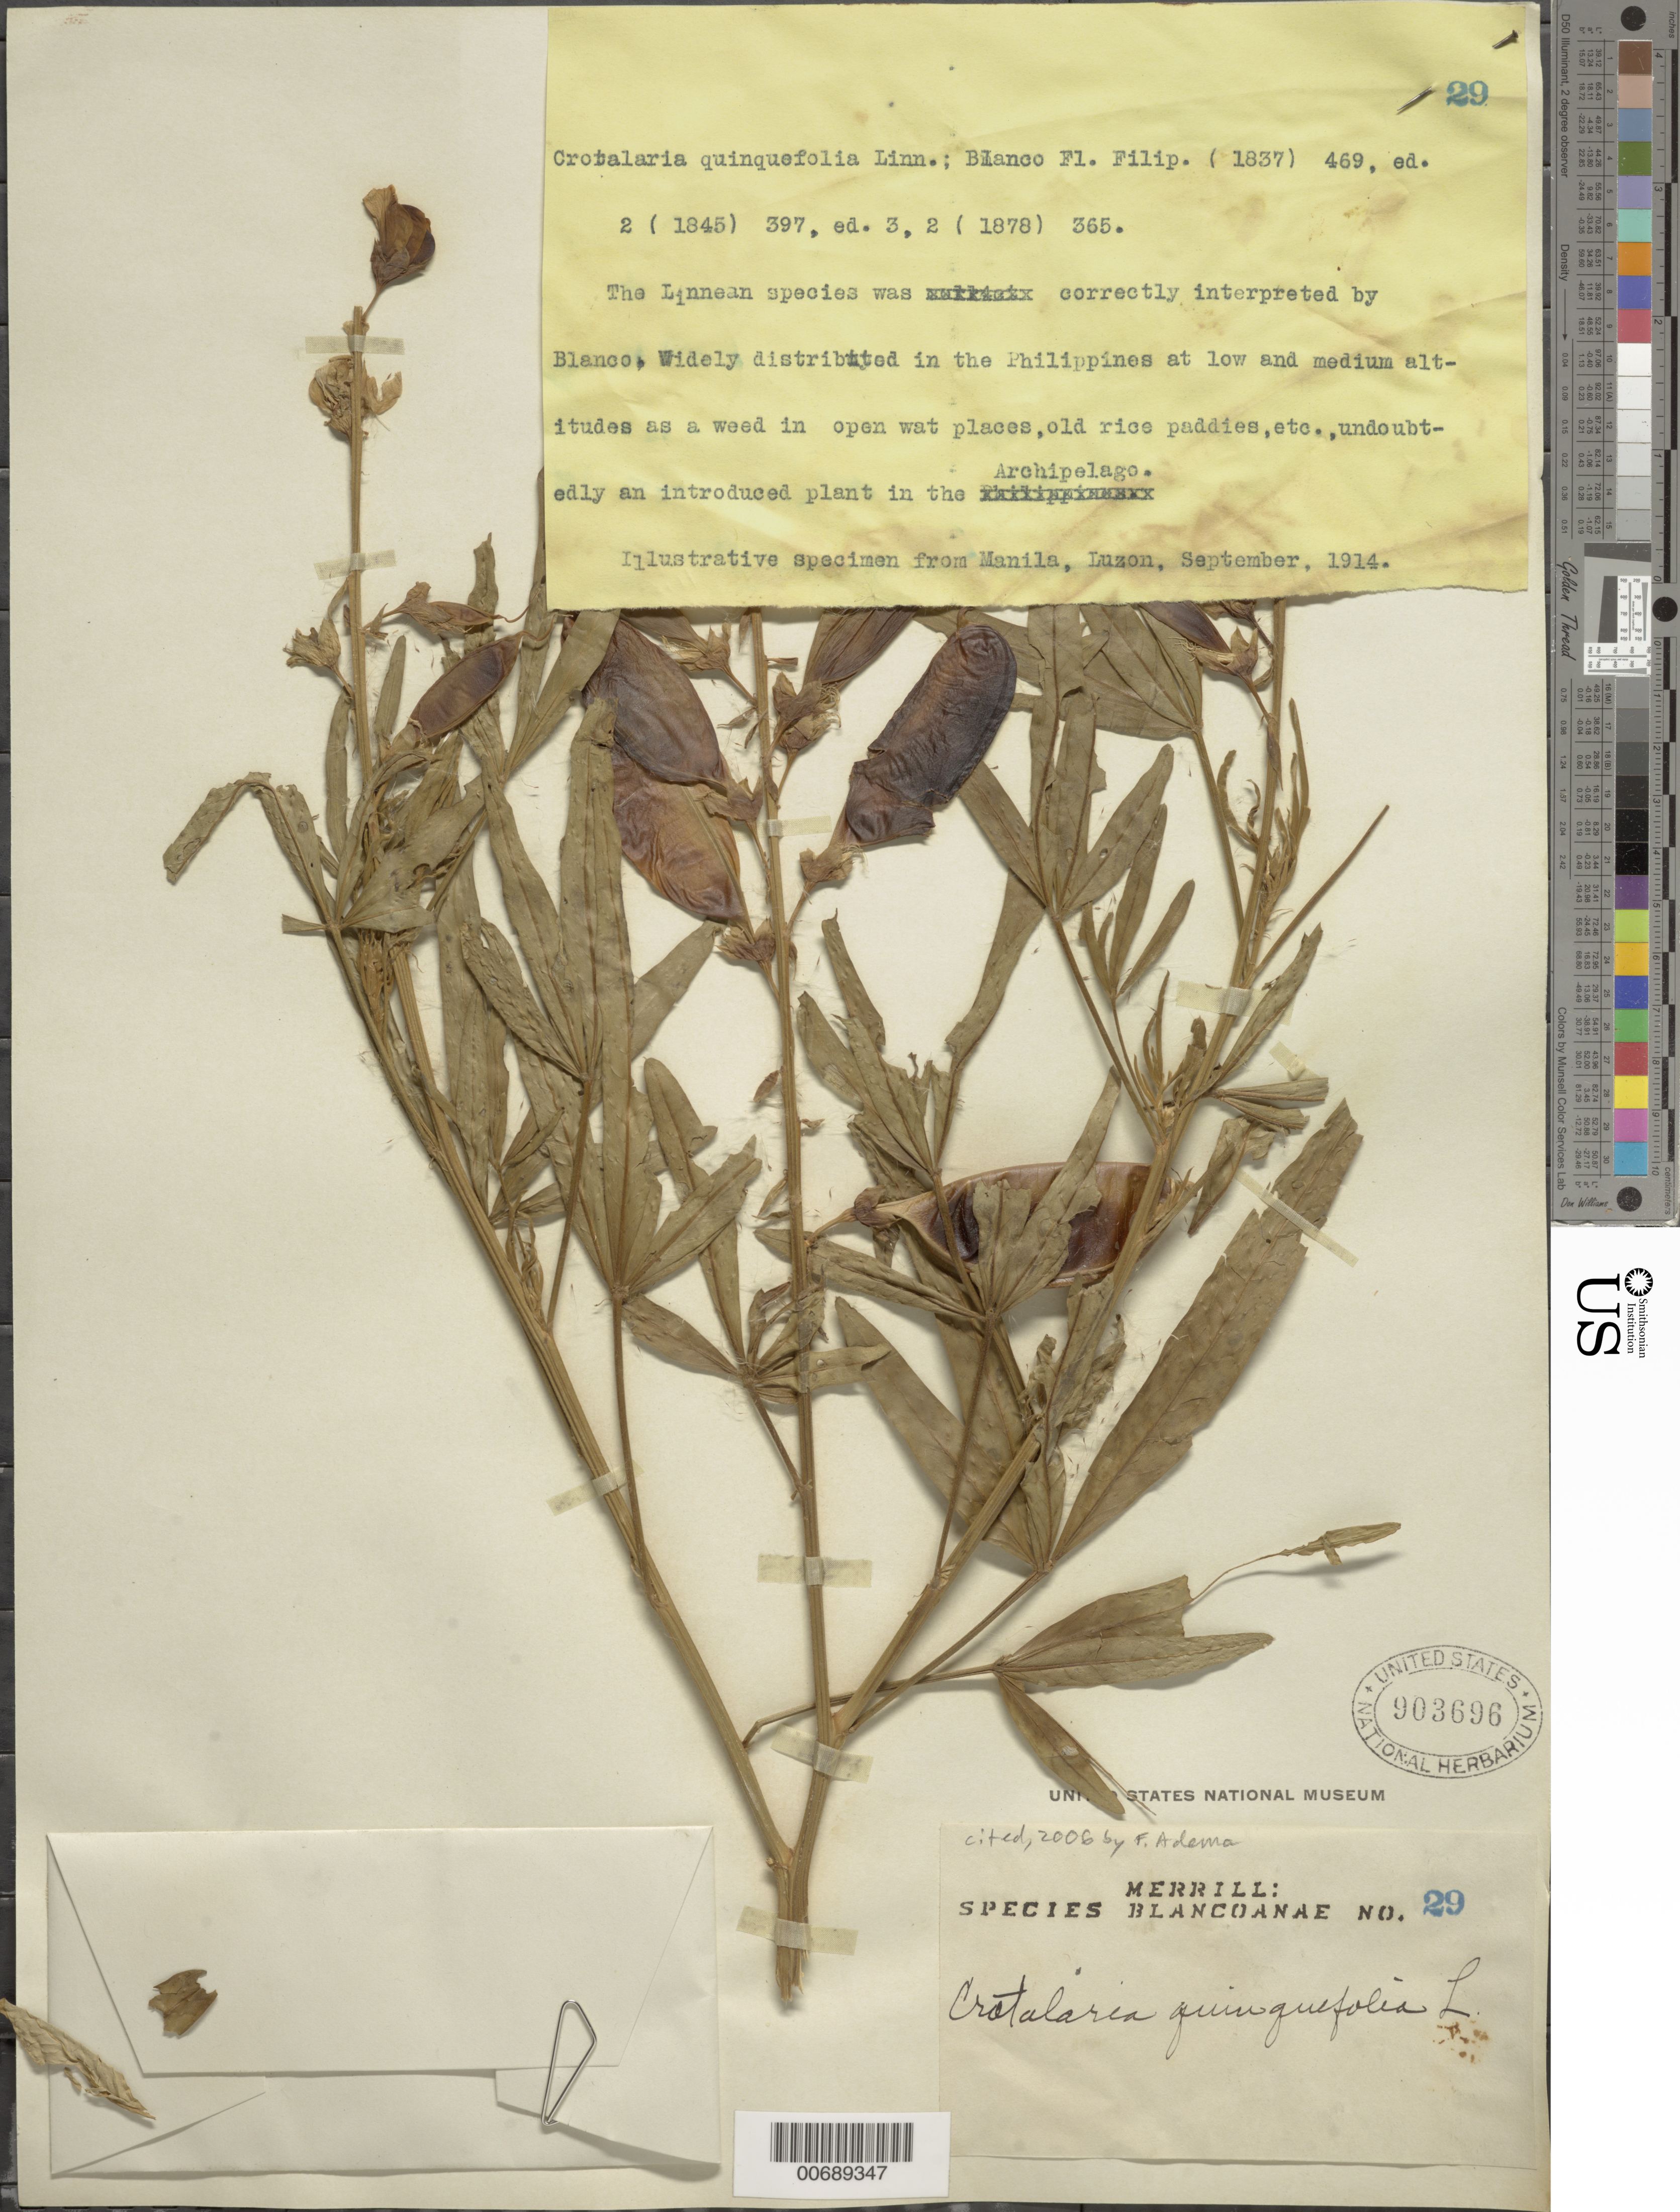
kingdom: Plantae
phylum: Tracheophyta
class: Magnoliopsida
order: Fabales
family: Fabaceae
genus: Crotalaria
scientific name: Crotalaria quinquefolia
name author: L.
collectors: E. D. Merrill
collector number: Sp. Blancoan. 0029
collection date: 1914-09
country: Philippines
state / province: National Capital Region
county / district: Manila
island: Luzon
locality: Manila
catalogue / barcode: US 903696